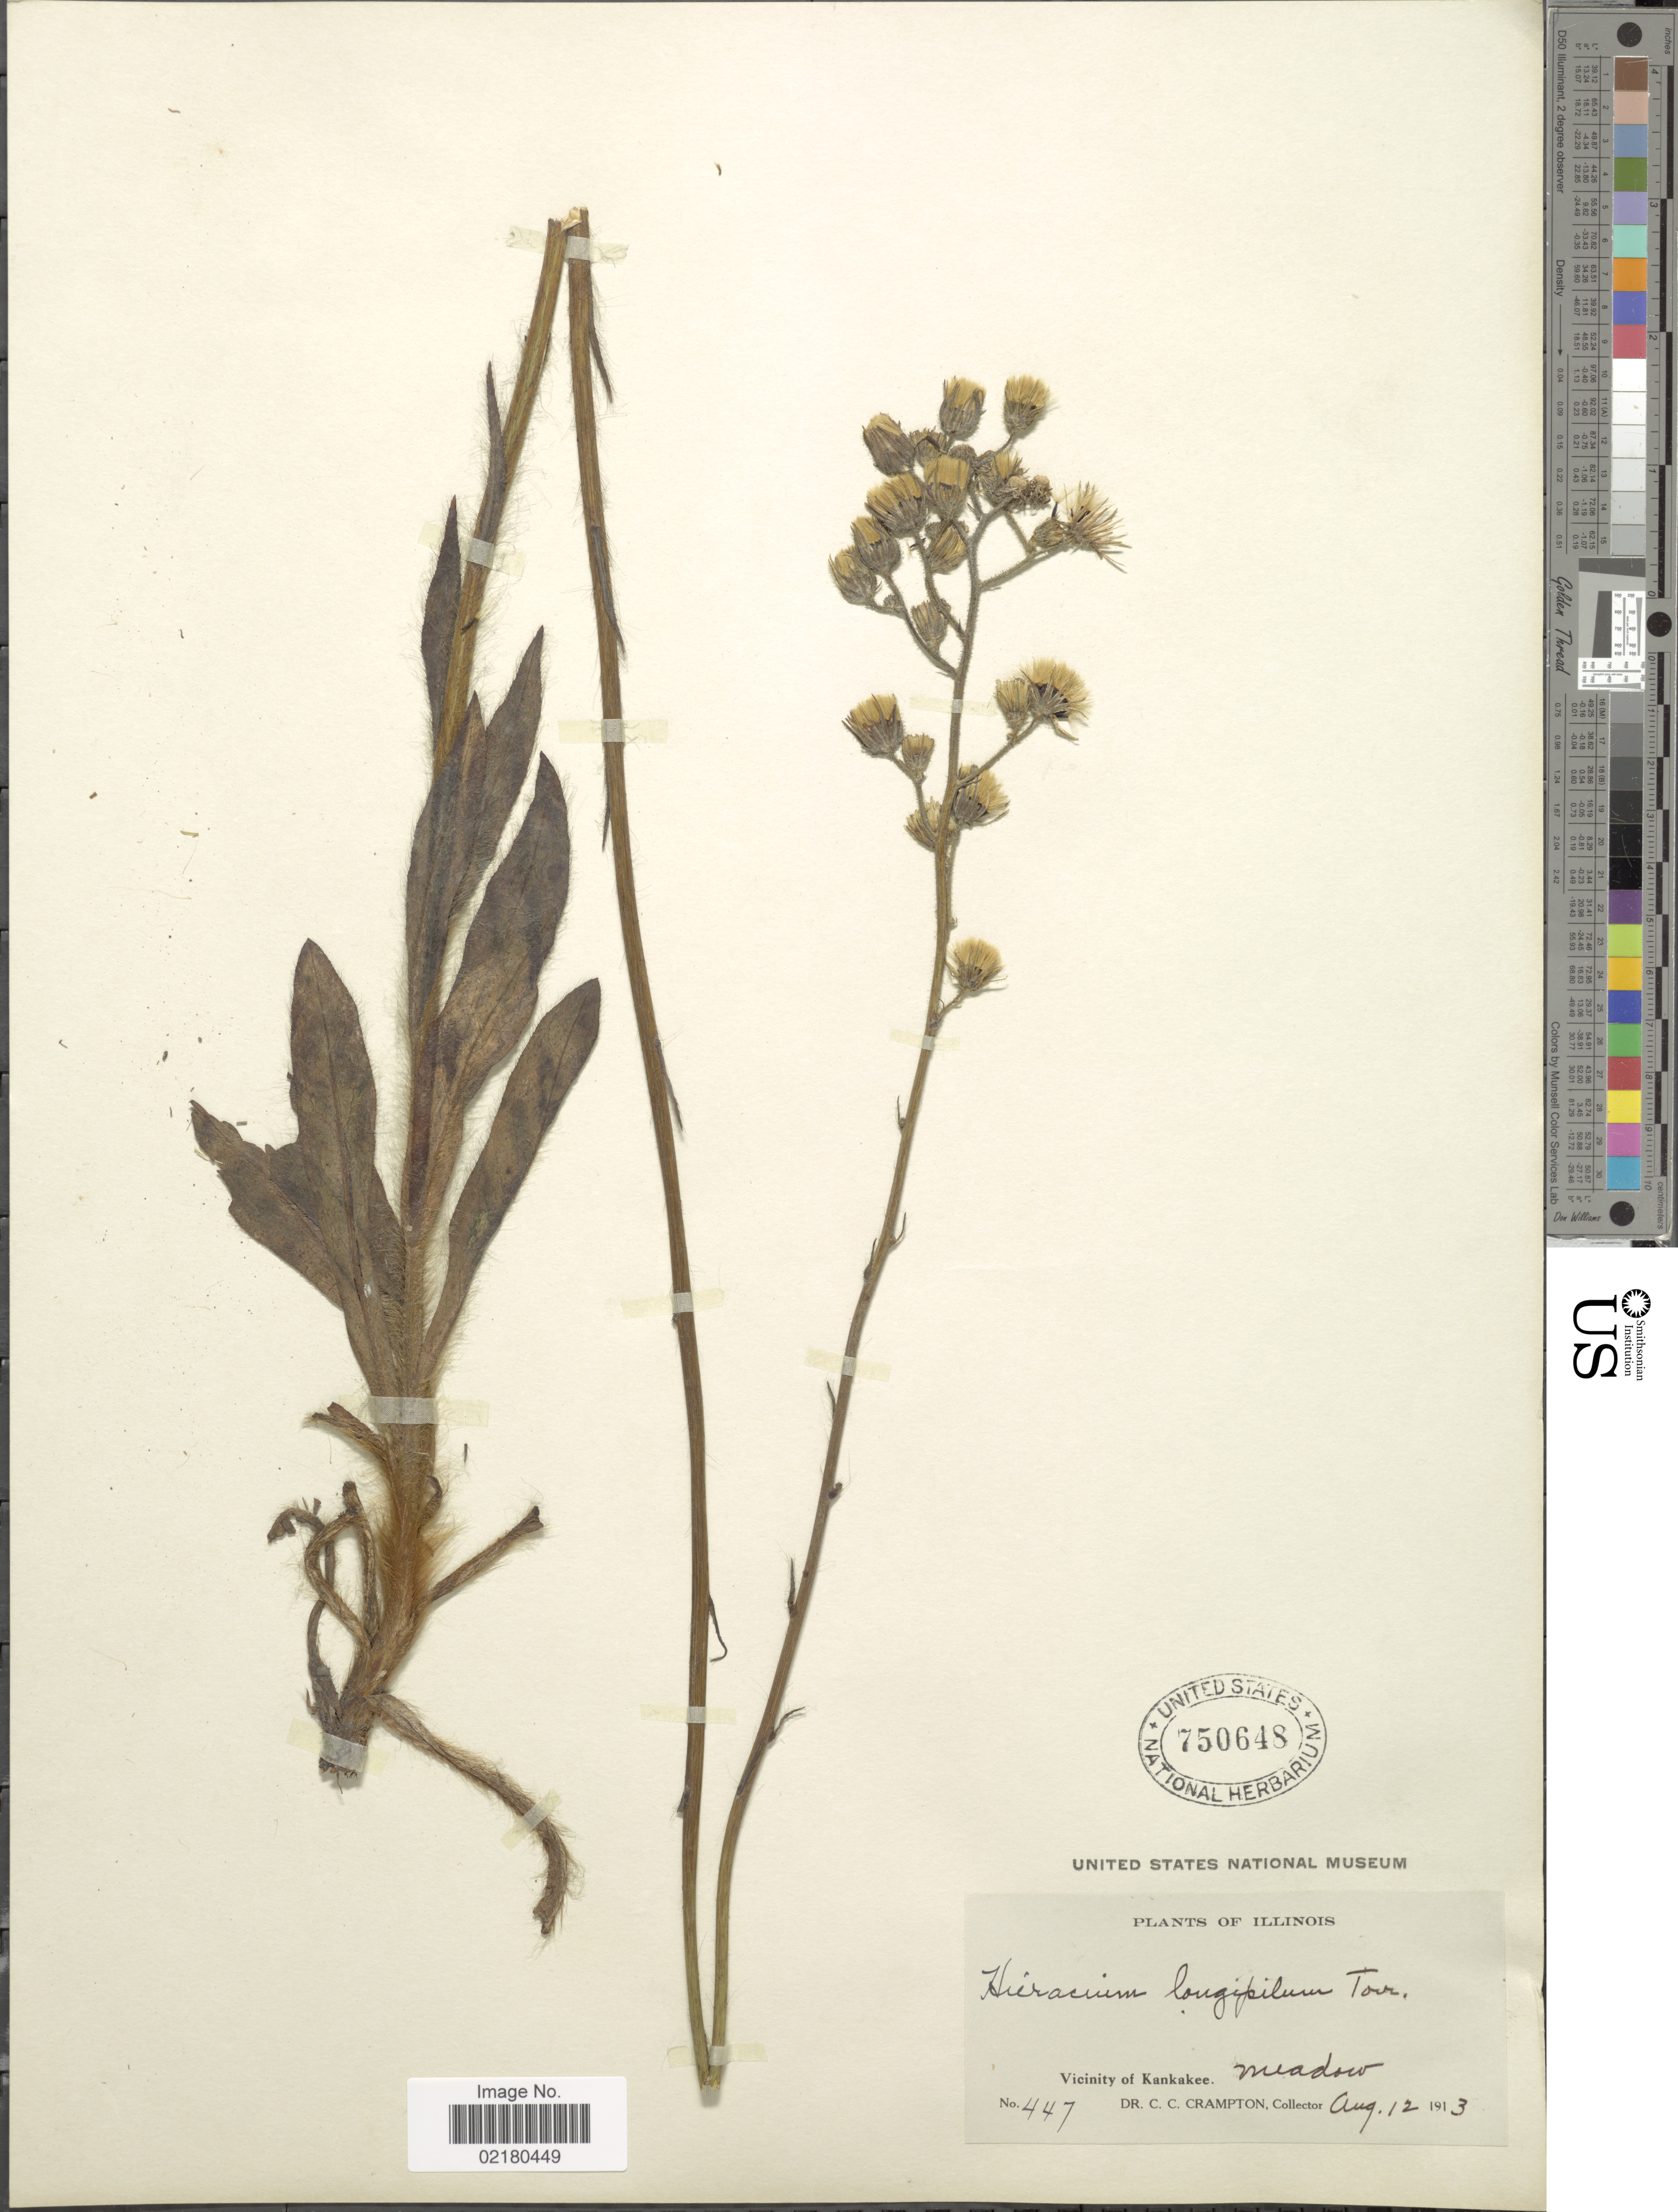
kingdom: Plantae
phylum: Tracheophyta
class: Magnoliopsida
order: Asterales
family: Asteraceae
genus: Hieracium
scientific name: Hieracium longipilum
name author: Torr. ex Hook.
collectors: C. Crampton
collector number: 447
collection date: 1913-08-12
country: United States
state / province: Illinois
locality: Vicinity of Kankakee, Meadow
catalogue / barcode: US 750648